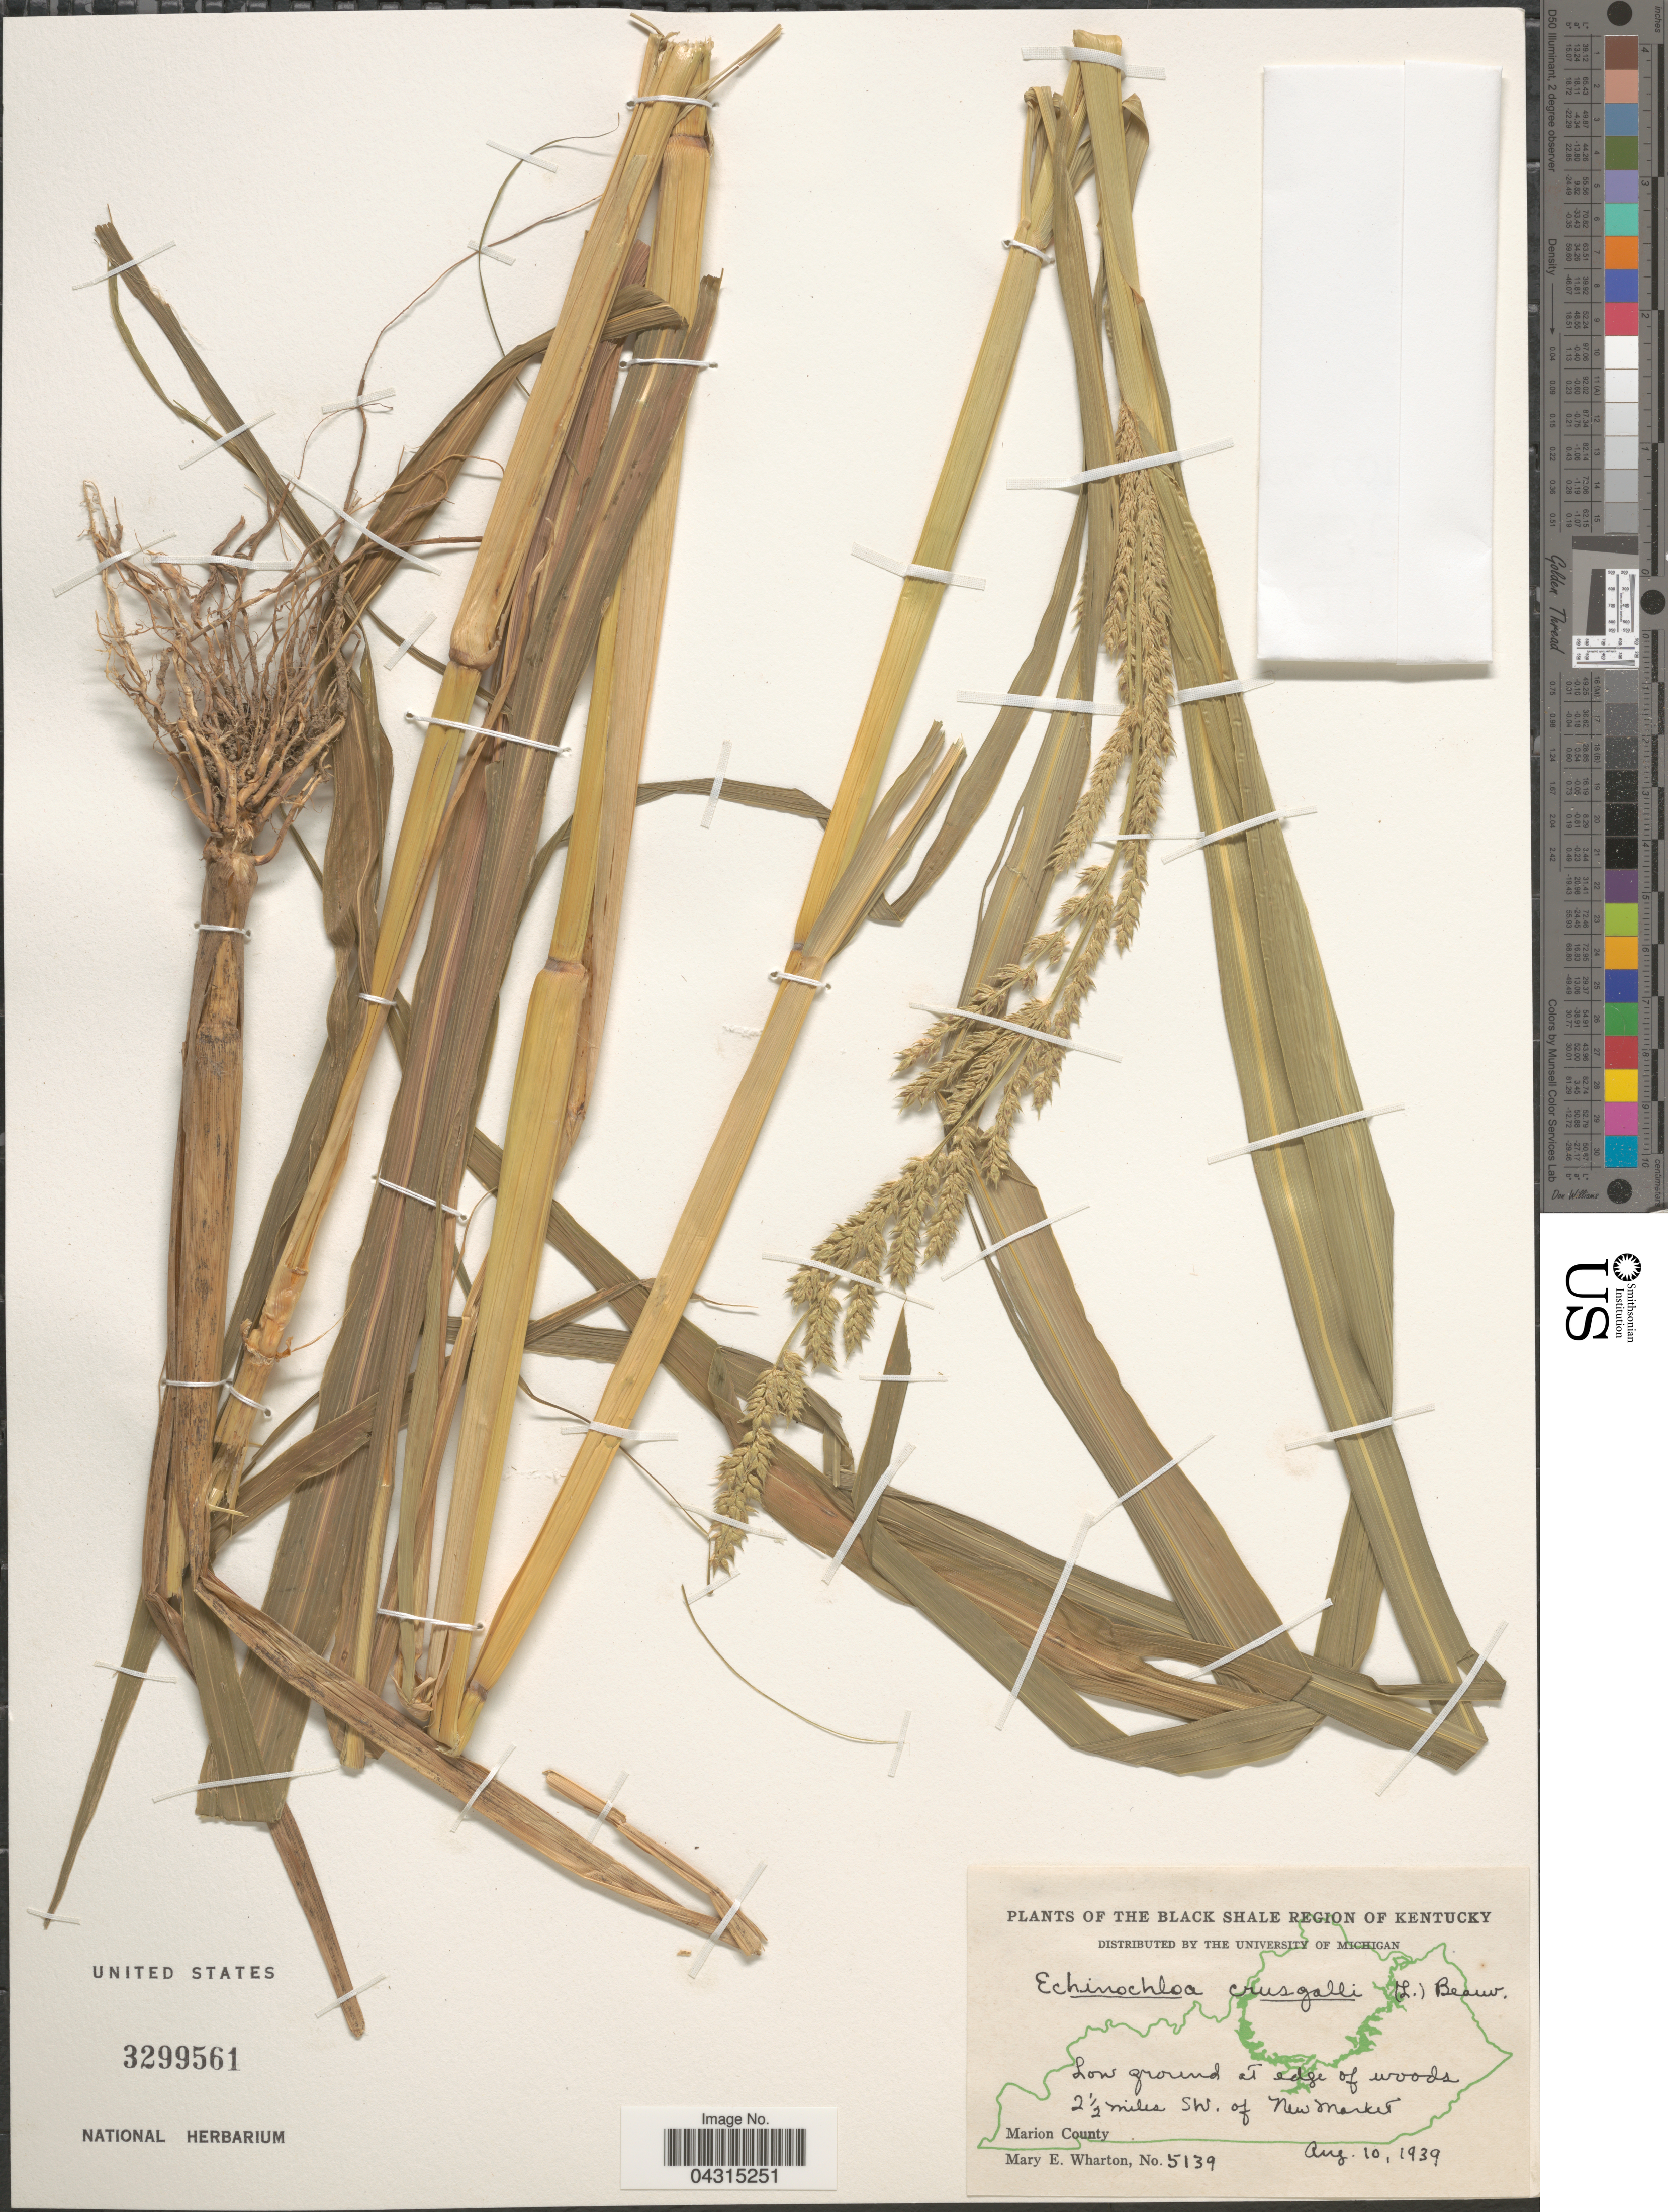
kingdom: Plantae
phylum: Tracheophyta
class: Liliopsida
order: Poales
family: Poaceae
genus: Echinochloa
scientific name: Echinochloa crus-galli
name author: (L.) P. Beauv.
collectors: M. Wharton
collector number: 5139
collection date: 1939-08-10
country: United States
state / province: Kentucky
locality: The Black Shale Region of Kentucky. Low ground at edge of woods. 2½ miles SW. of New Market. Marion County.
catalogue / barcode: US 3299561